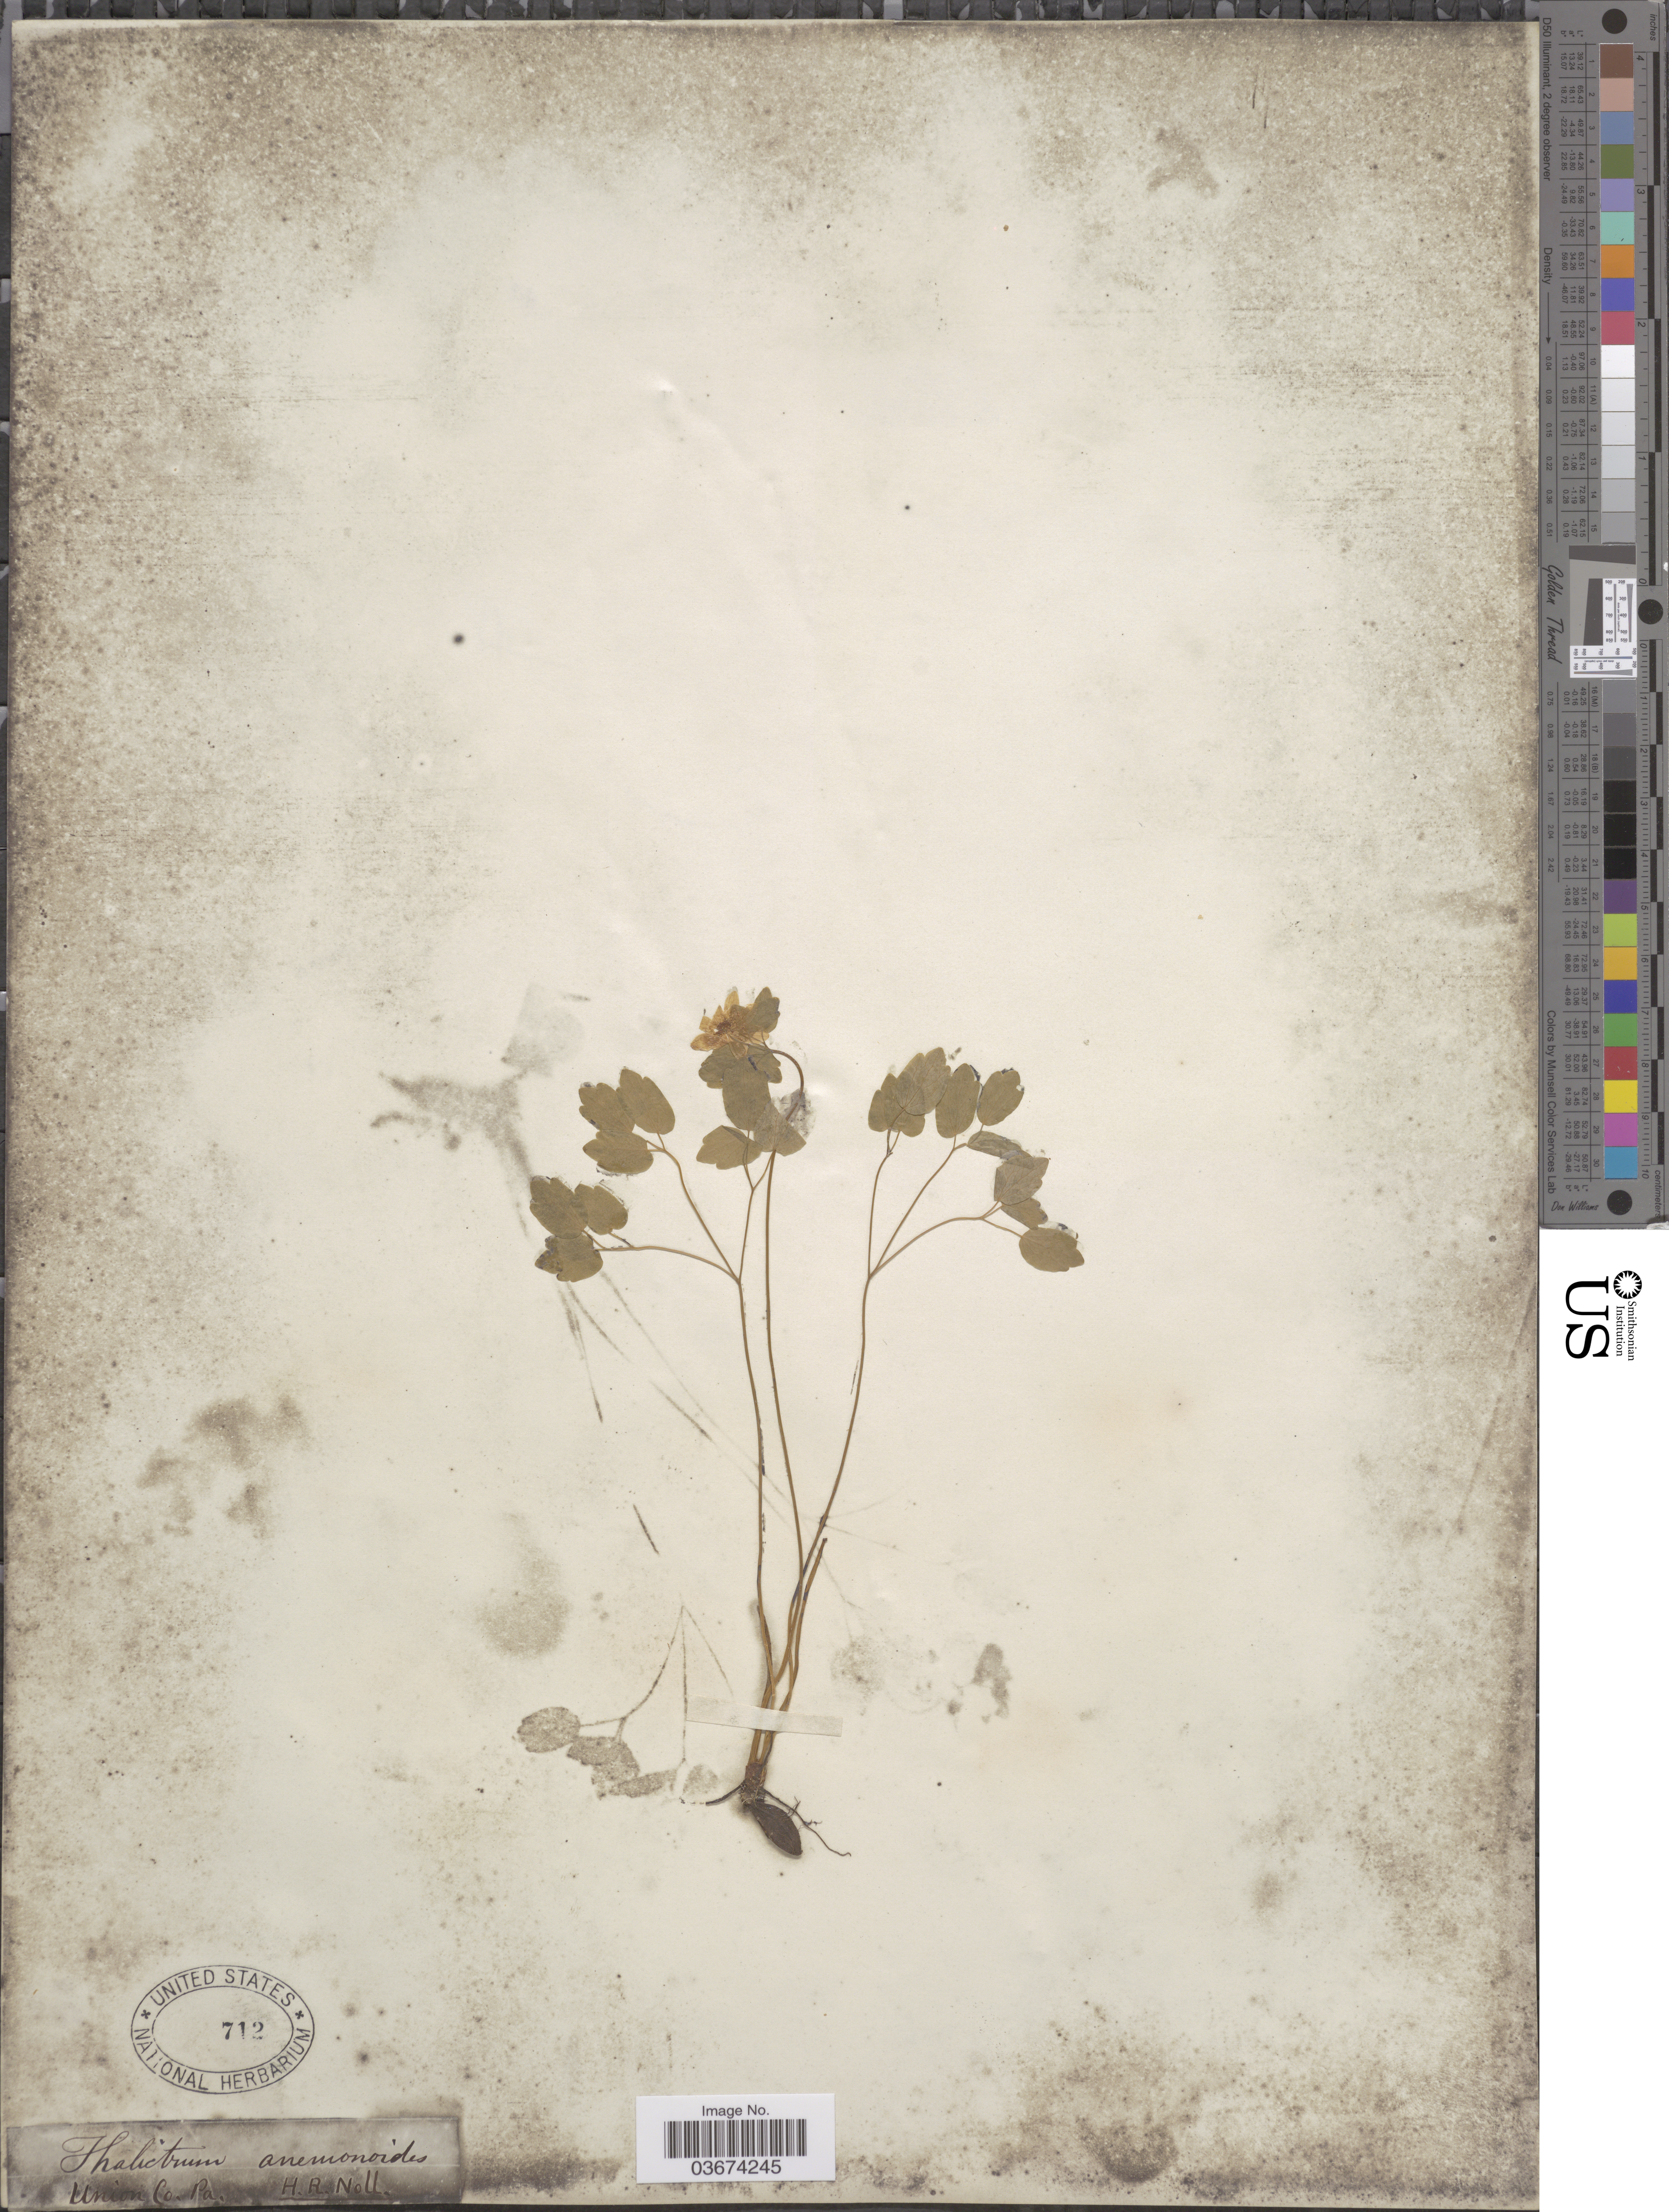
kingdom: Plantae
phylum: Tracheophyta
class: Magnoliopsida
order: Ranunculales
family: Ranunculaceae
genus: Thalictrum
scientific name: Thalictrum thalictroides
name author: (L.) A.J. Eames & B. Boivin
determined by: Strong, M. T., (US), Smithsonian Institution - National Museum of Natural History (UNITED STATES)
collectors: H. Noll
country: United States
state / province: Pennsylvania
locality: Union Co.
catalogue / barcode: US 712